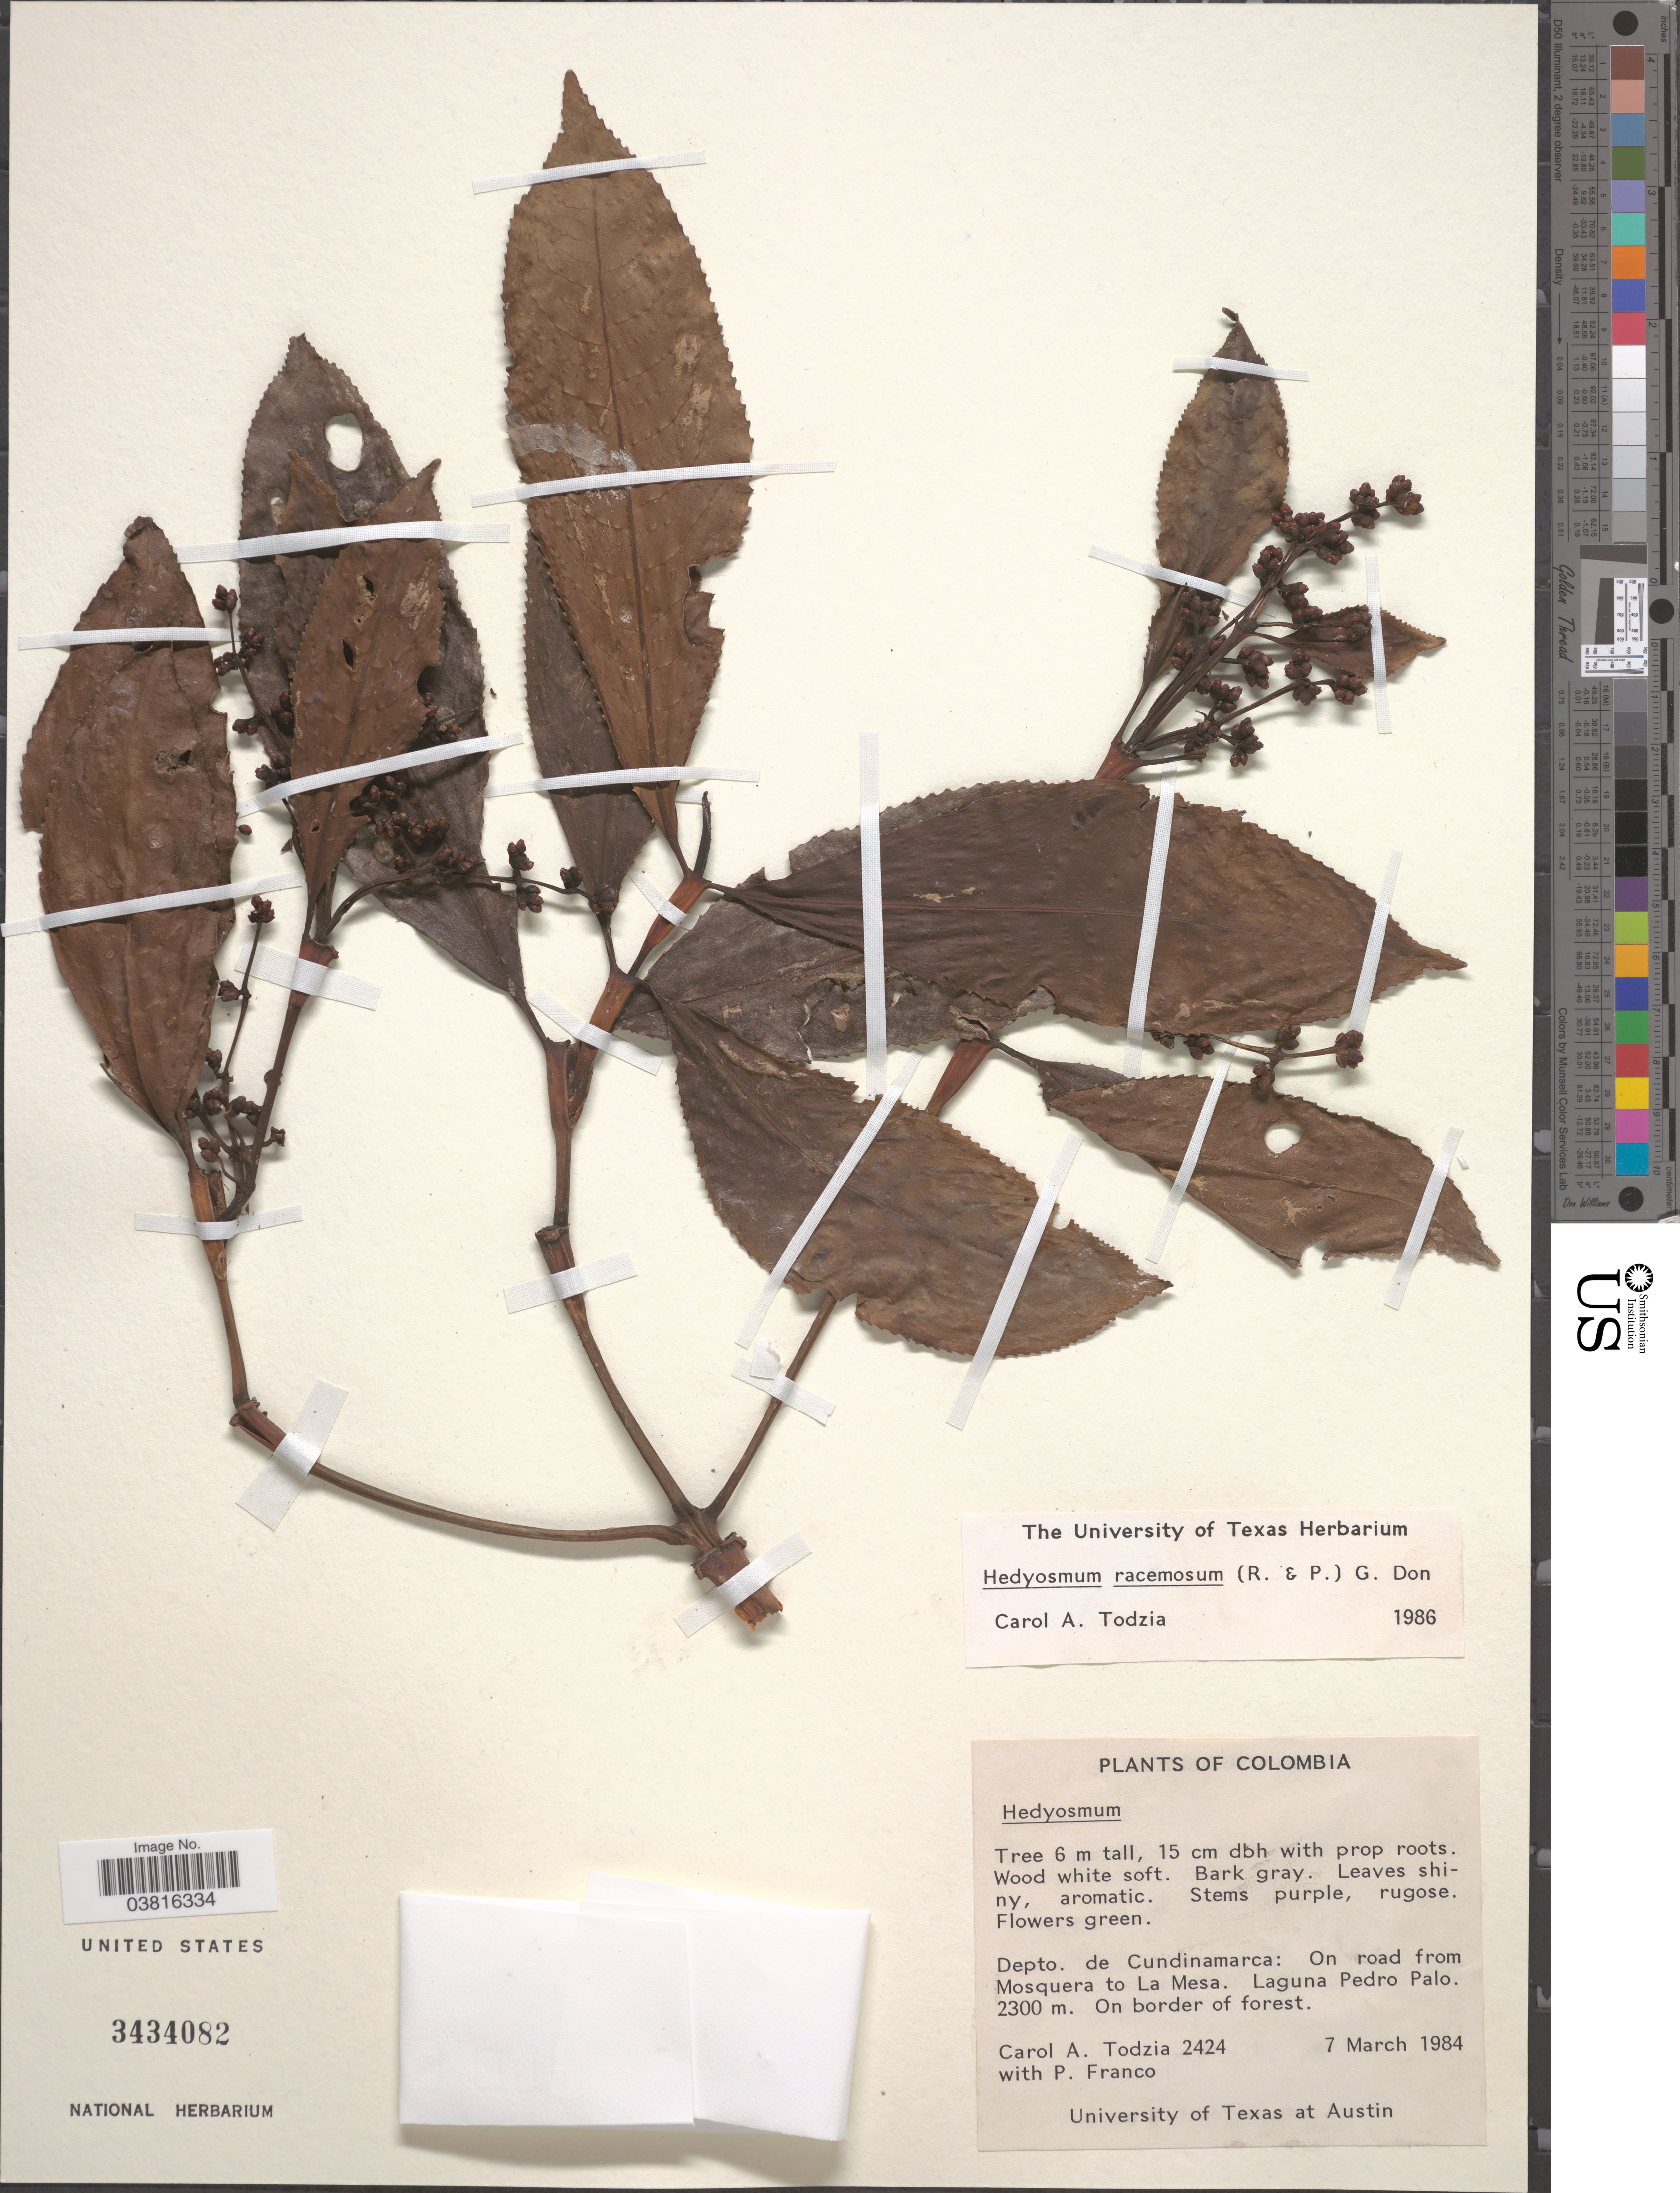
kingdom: Plantae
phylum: Tracheophyta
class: Magnoliopsida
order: Chloranthales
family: Chloranthaceae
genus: Hedyosmum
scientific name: Hedyosmum racemosum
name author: (Ruiz & Pav.) G. Don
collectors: C. A. Todzia & P. Franco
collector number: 2424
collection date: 1984-03-07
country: Colombia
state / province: Cundinamarca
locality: Depto. de Cundinamarca: On road from Mosquera to La Mesa. Laguna Pedro Palo.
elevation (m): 2300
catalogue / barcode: US 3434082